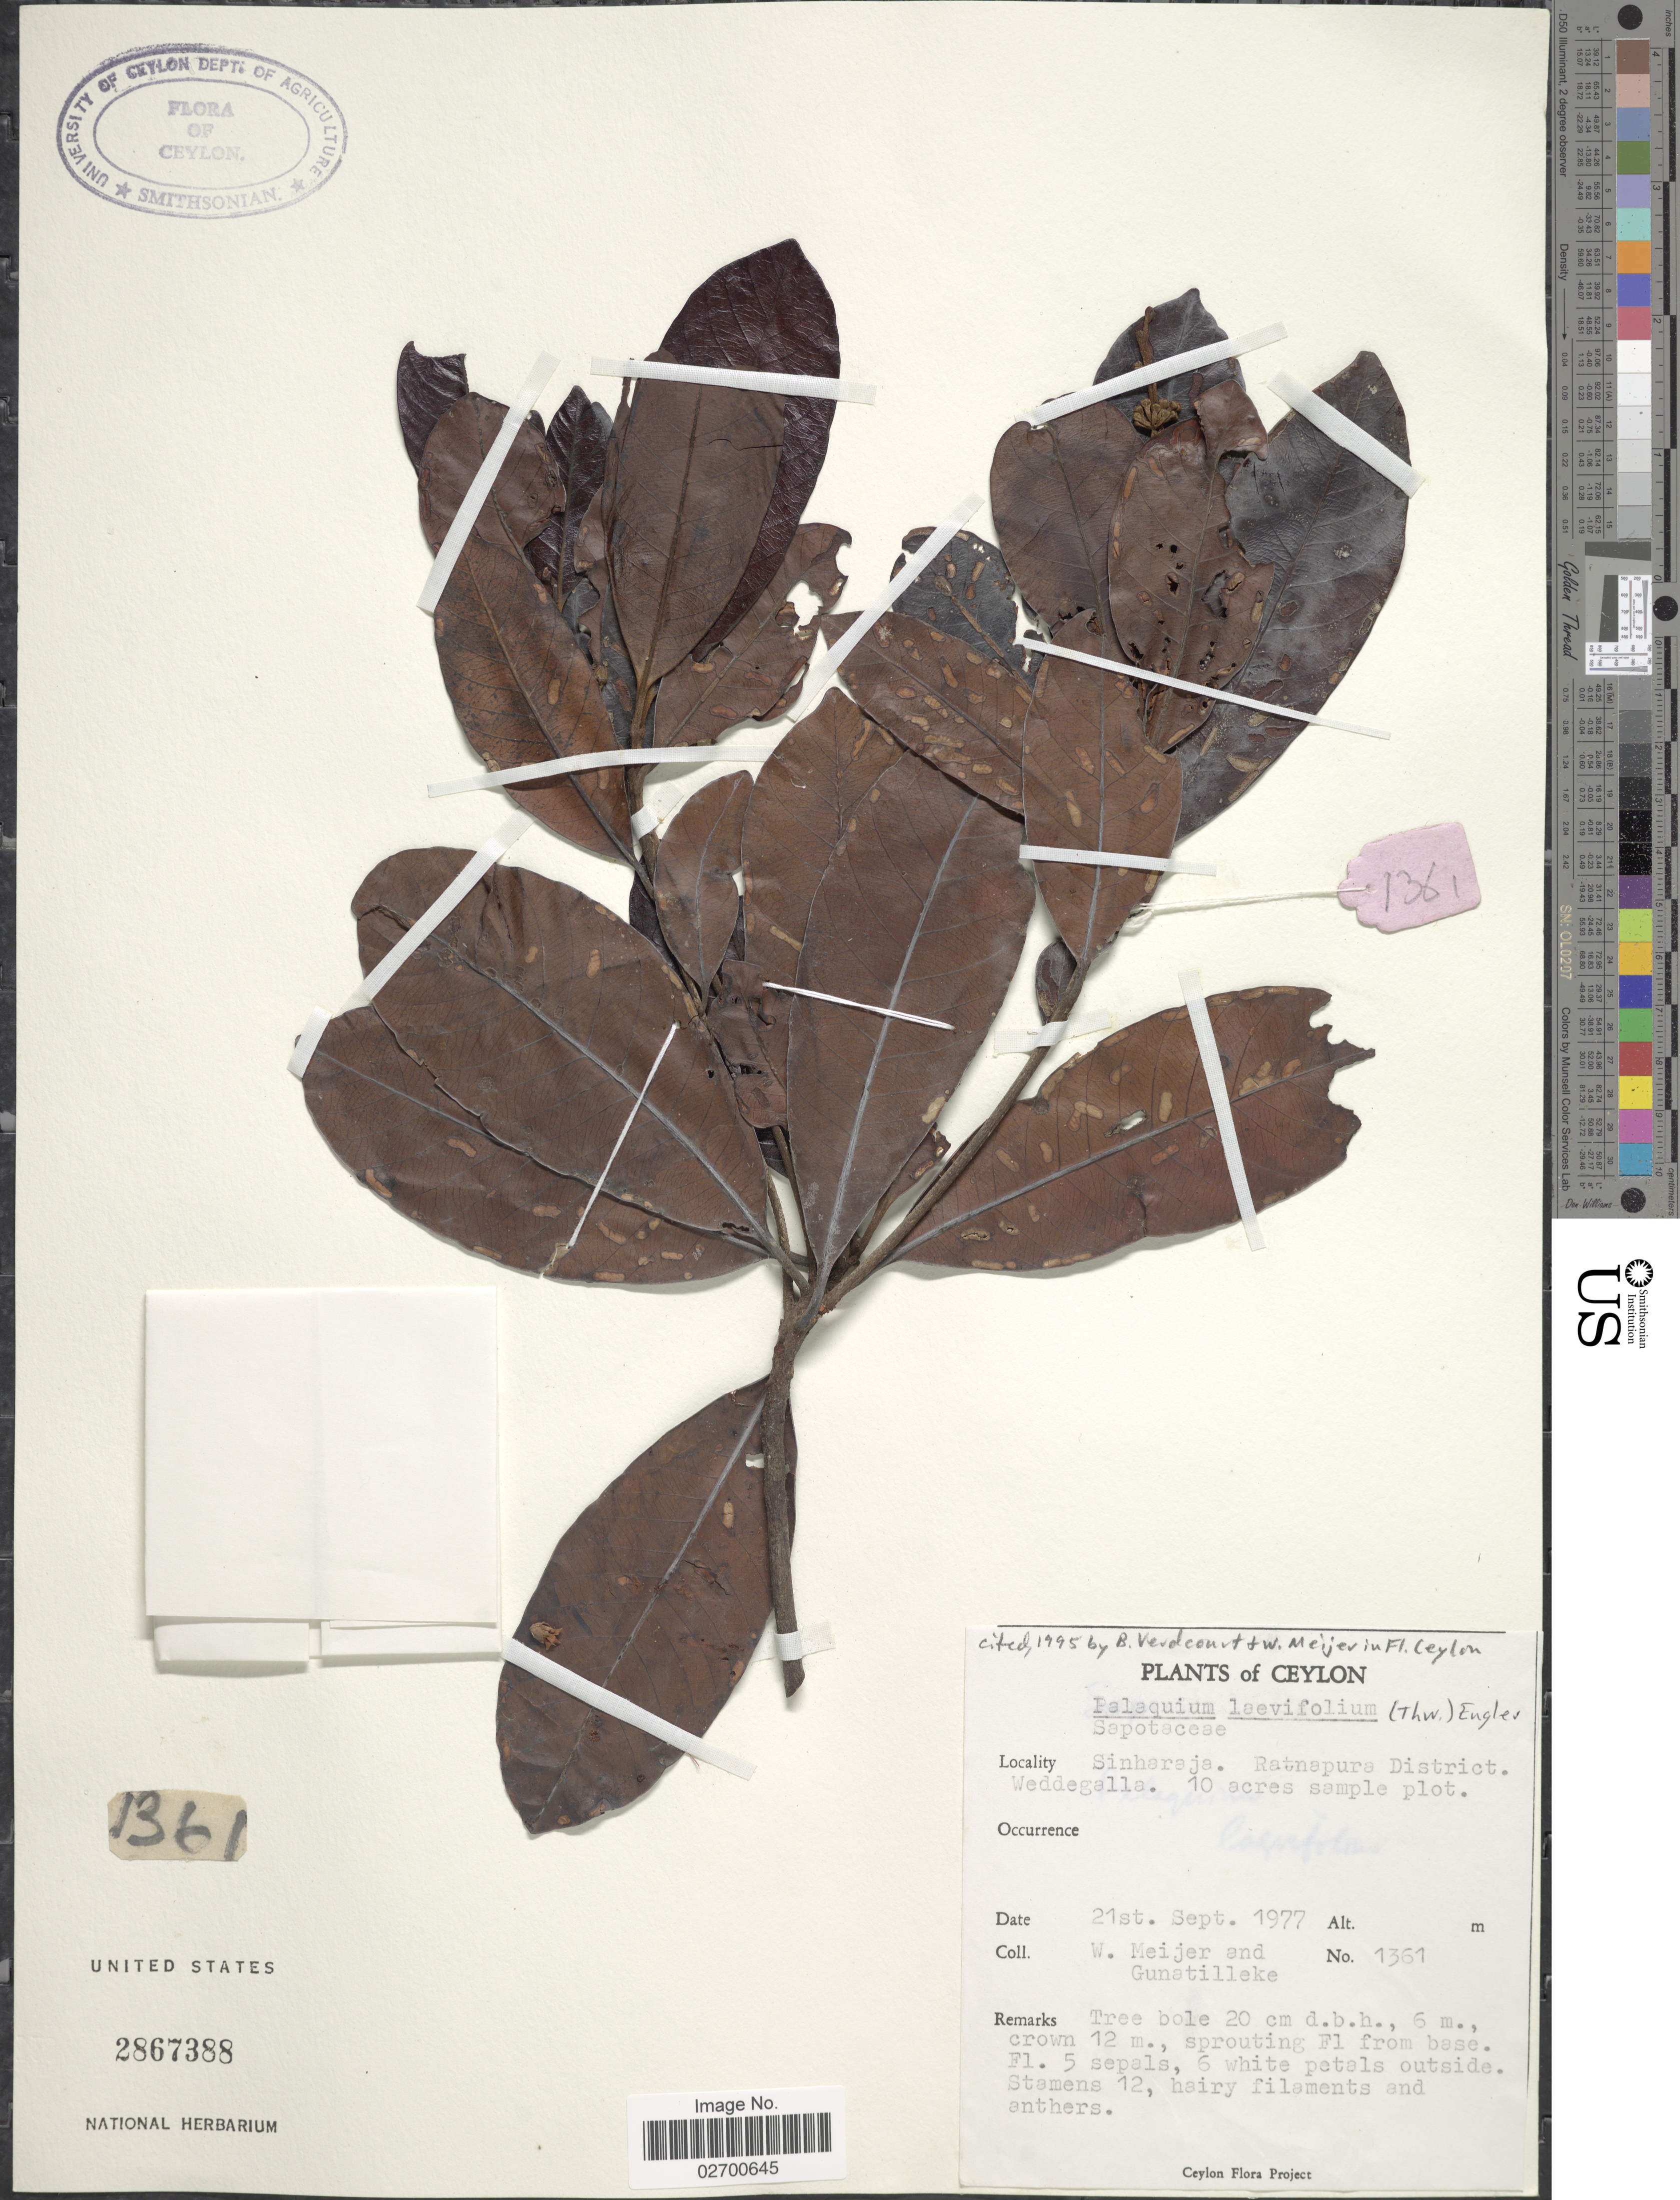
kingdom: Plantae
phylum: Tracheophyta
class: Magnoliopsida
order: Ericales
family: Sapotaceae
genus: Palaquium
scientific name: Palaquium laevifolium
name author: Engl.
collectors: W. Meijer & -- Gunatilleke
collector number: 1361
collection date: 1977-09-21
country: Sri Lanka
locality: Ceylon, Sinharaja. Ratnapura District. Weddegalla. 10 acres sample plot.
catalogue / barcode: US 2867388